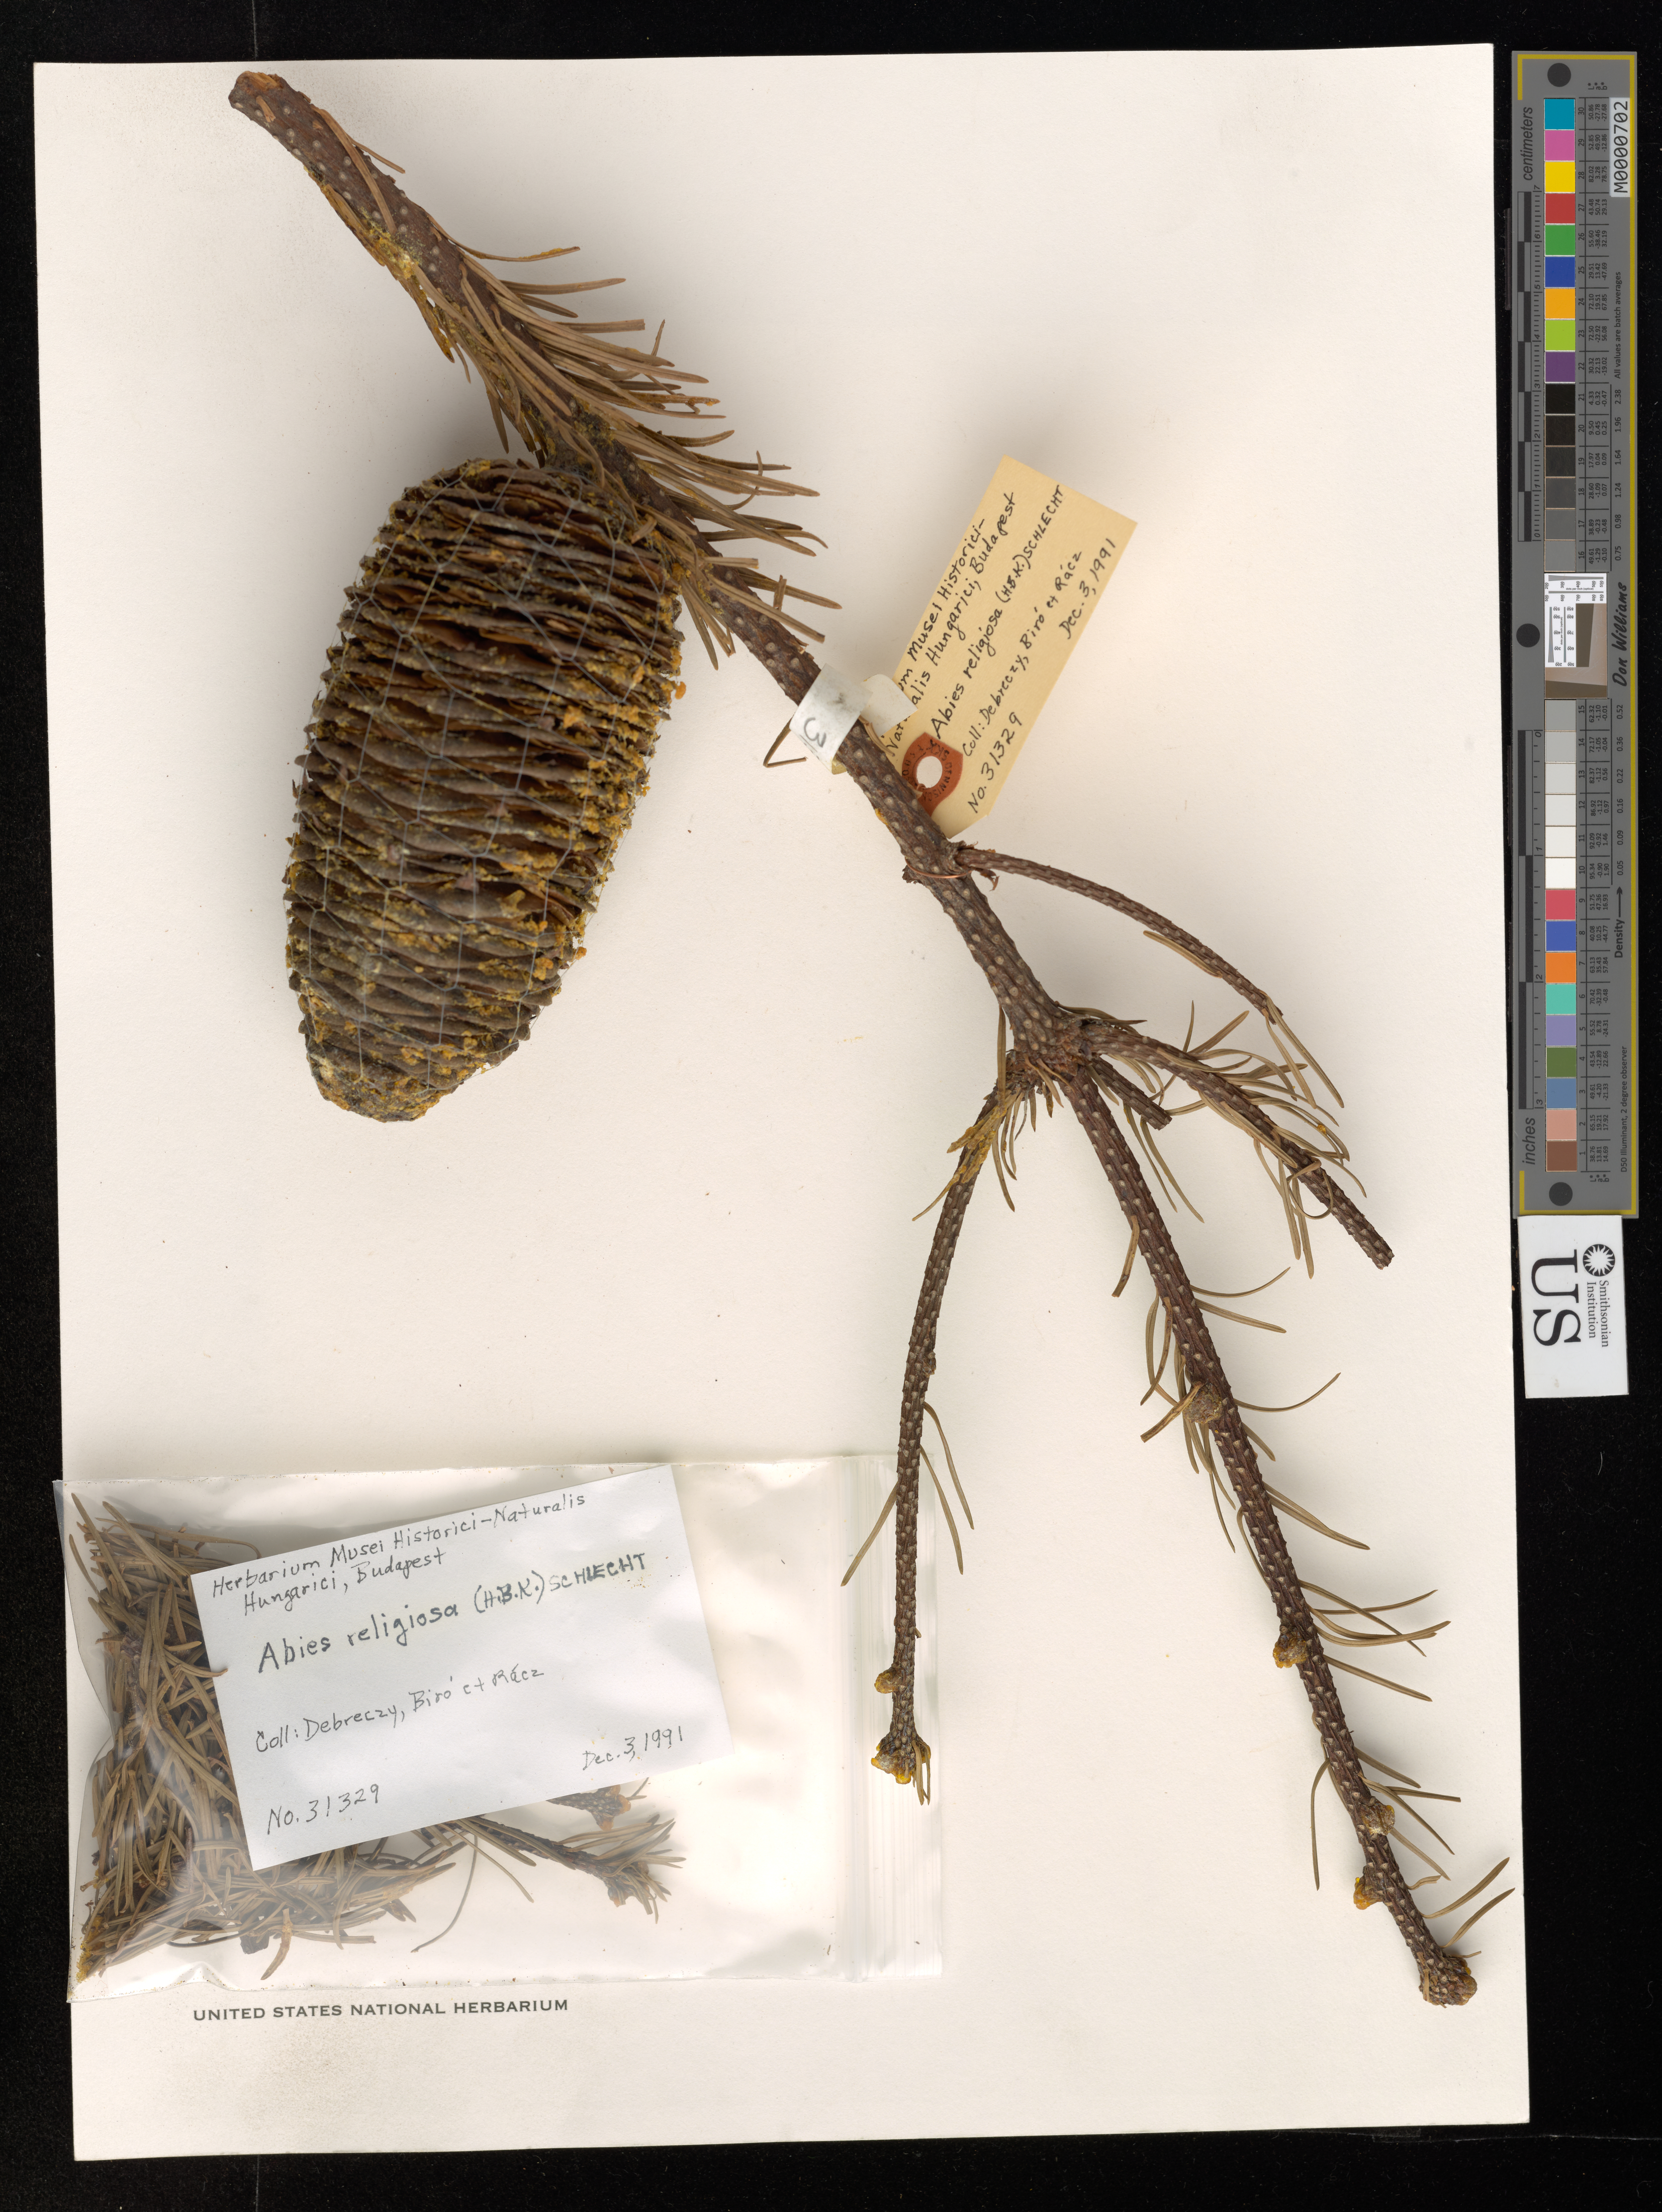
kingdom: Plantae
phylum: Tracheophyta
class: Pinopsida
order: Pinales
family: Pinaceae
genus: Abies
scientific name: Abies religiosa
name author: (Kunth) Schltdl. & Cham.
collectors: Z. Debreczy, G. Biro, I. Rácz & et al.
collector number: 31329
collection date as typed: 03 Dec 1991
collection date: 1991-12-03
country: Mexico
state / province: México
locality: Near the road between San Pedro Nexapa and Tlamacas. Paruqe Nacional Izta-Popo, in declivibus montis Popocatepetl.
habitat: Associated species include Abies religiosa, Pinus hartwegii, Salix sp., Symphoricarpos microphyllus.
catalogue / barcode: US 3386915